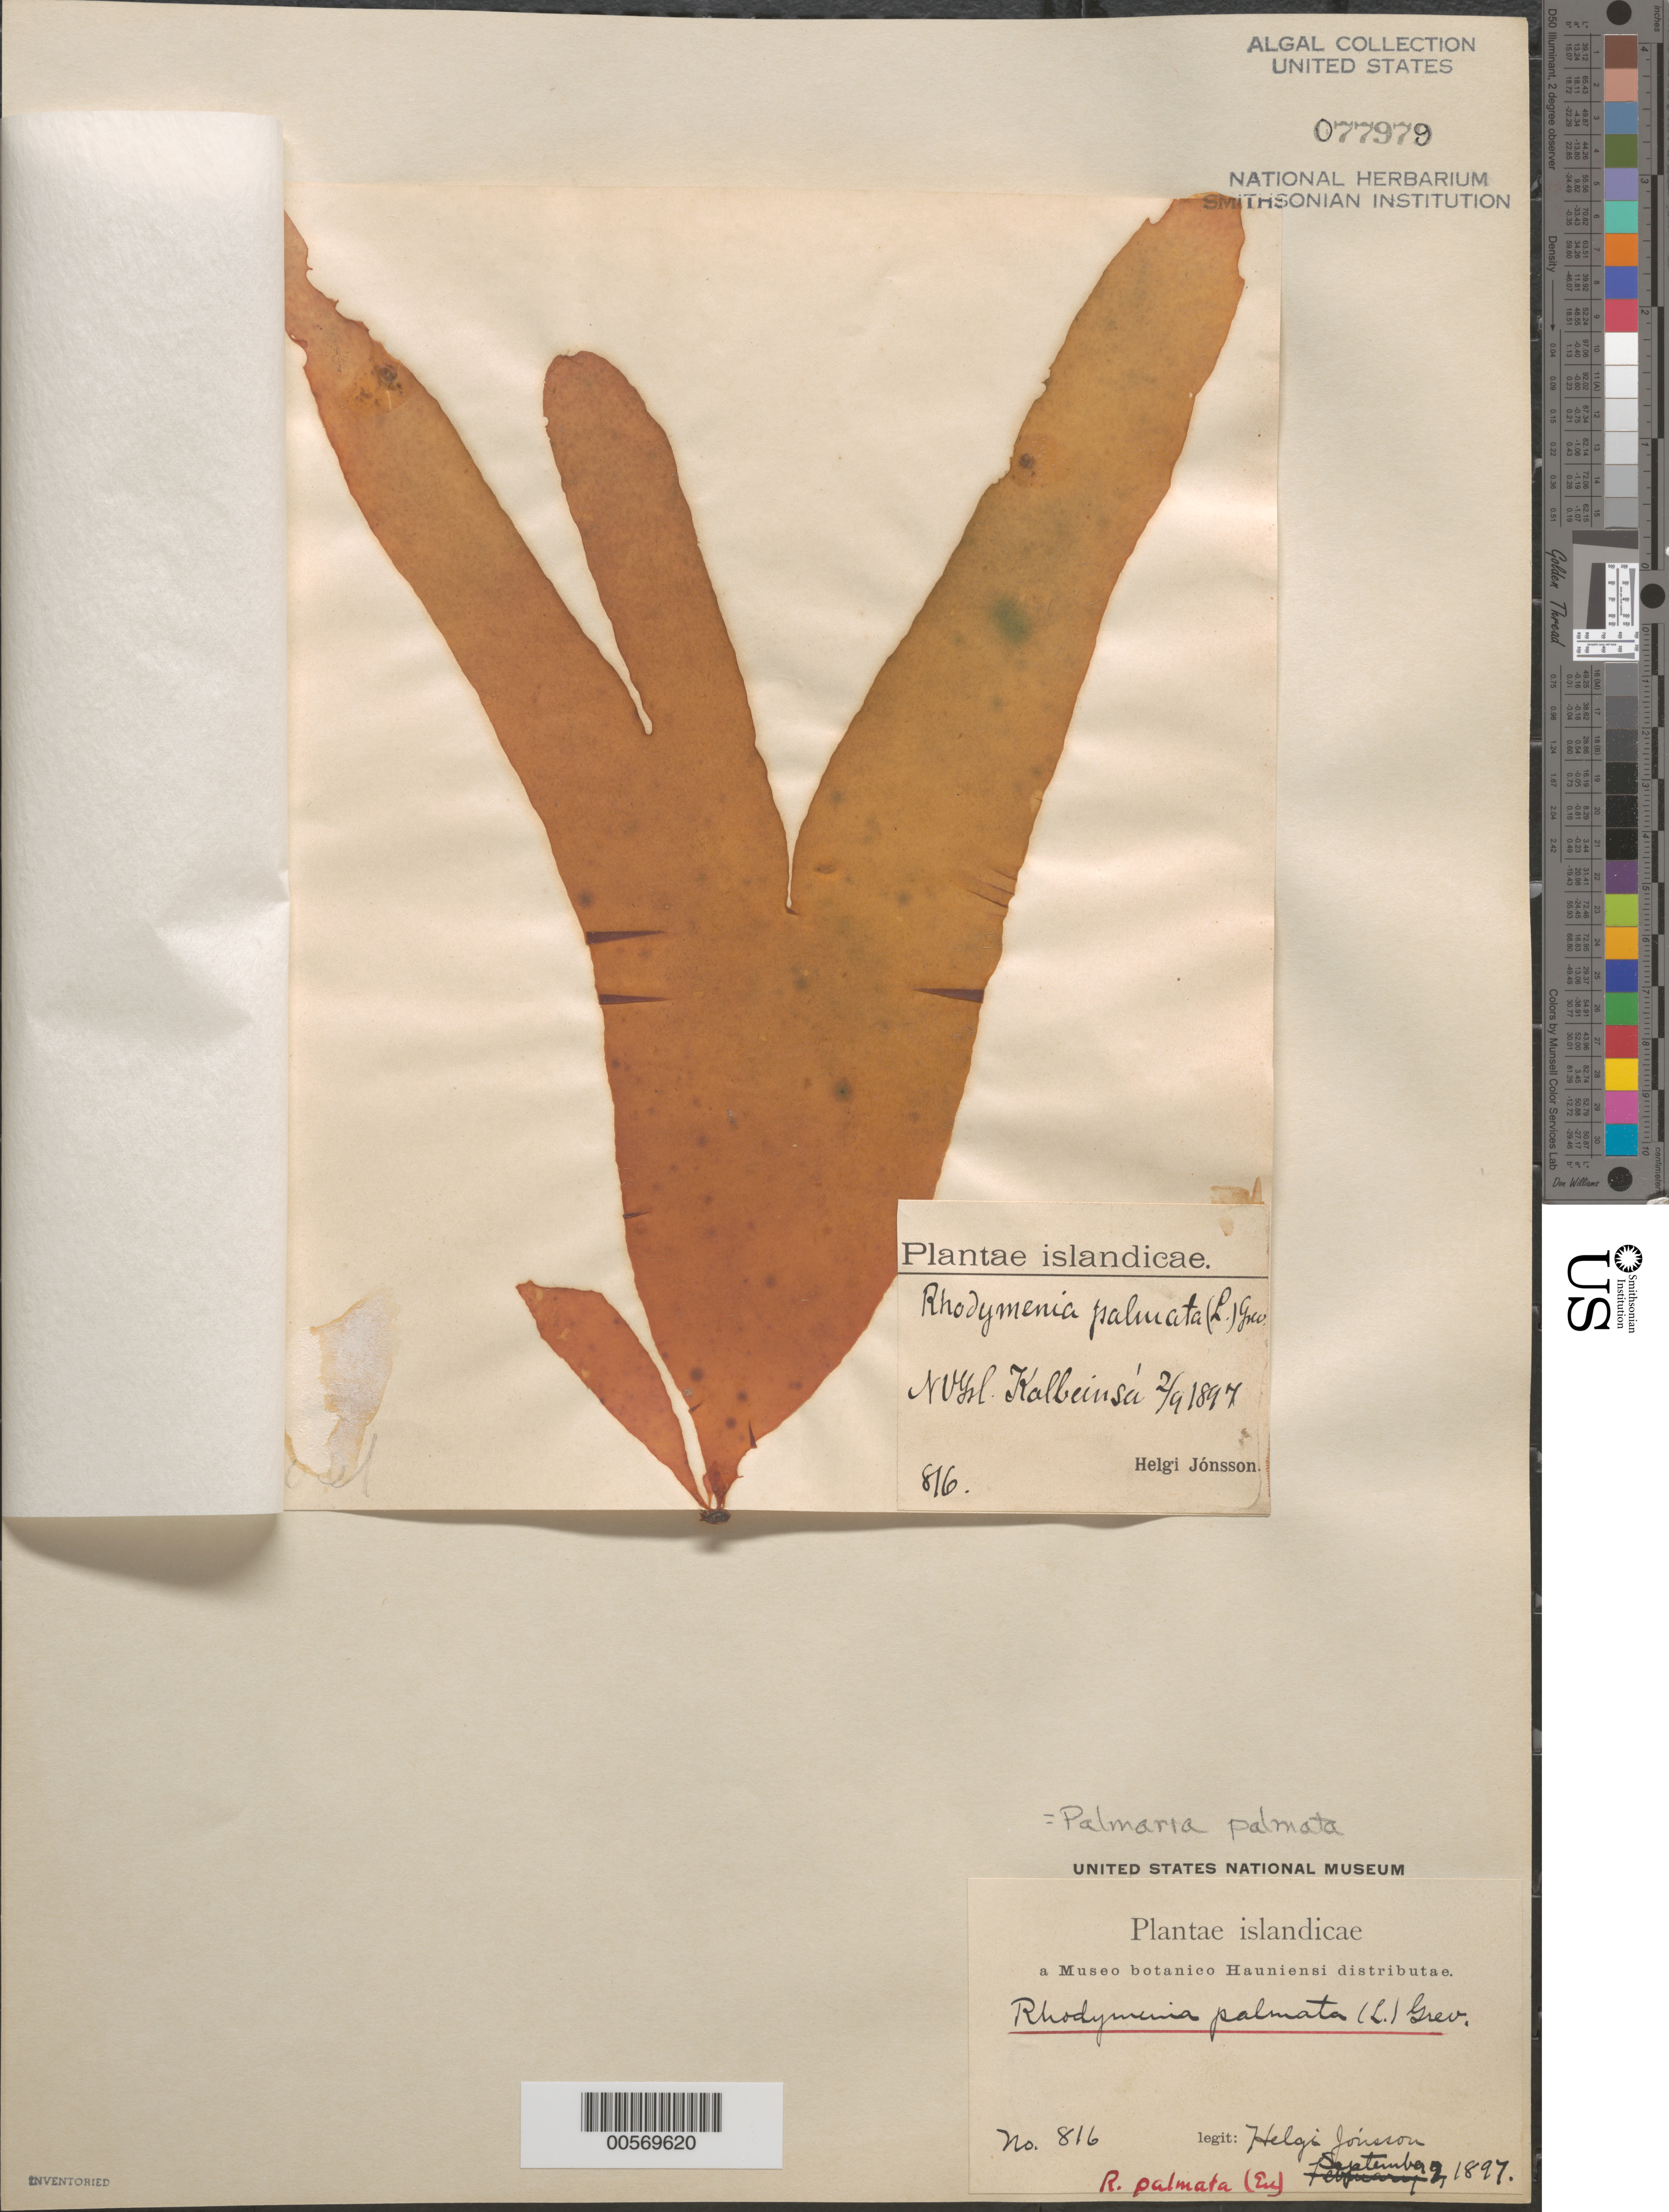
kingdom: Plantae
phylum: Rhodophyta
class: Florideophyceae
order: Palmariales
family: Palmariaceae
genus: Palmaria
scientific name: Palmaria palmata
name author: (L.) F. Weber & D. Mohr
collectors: H. Jonsson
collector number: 816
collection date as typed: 02 Sep 1897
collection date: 1897-09-02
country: Iceland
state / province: Westfjords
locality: Kolbeinsa, Strandasysla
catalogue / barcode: US 77979